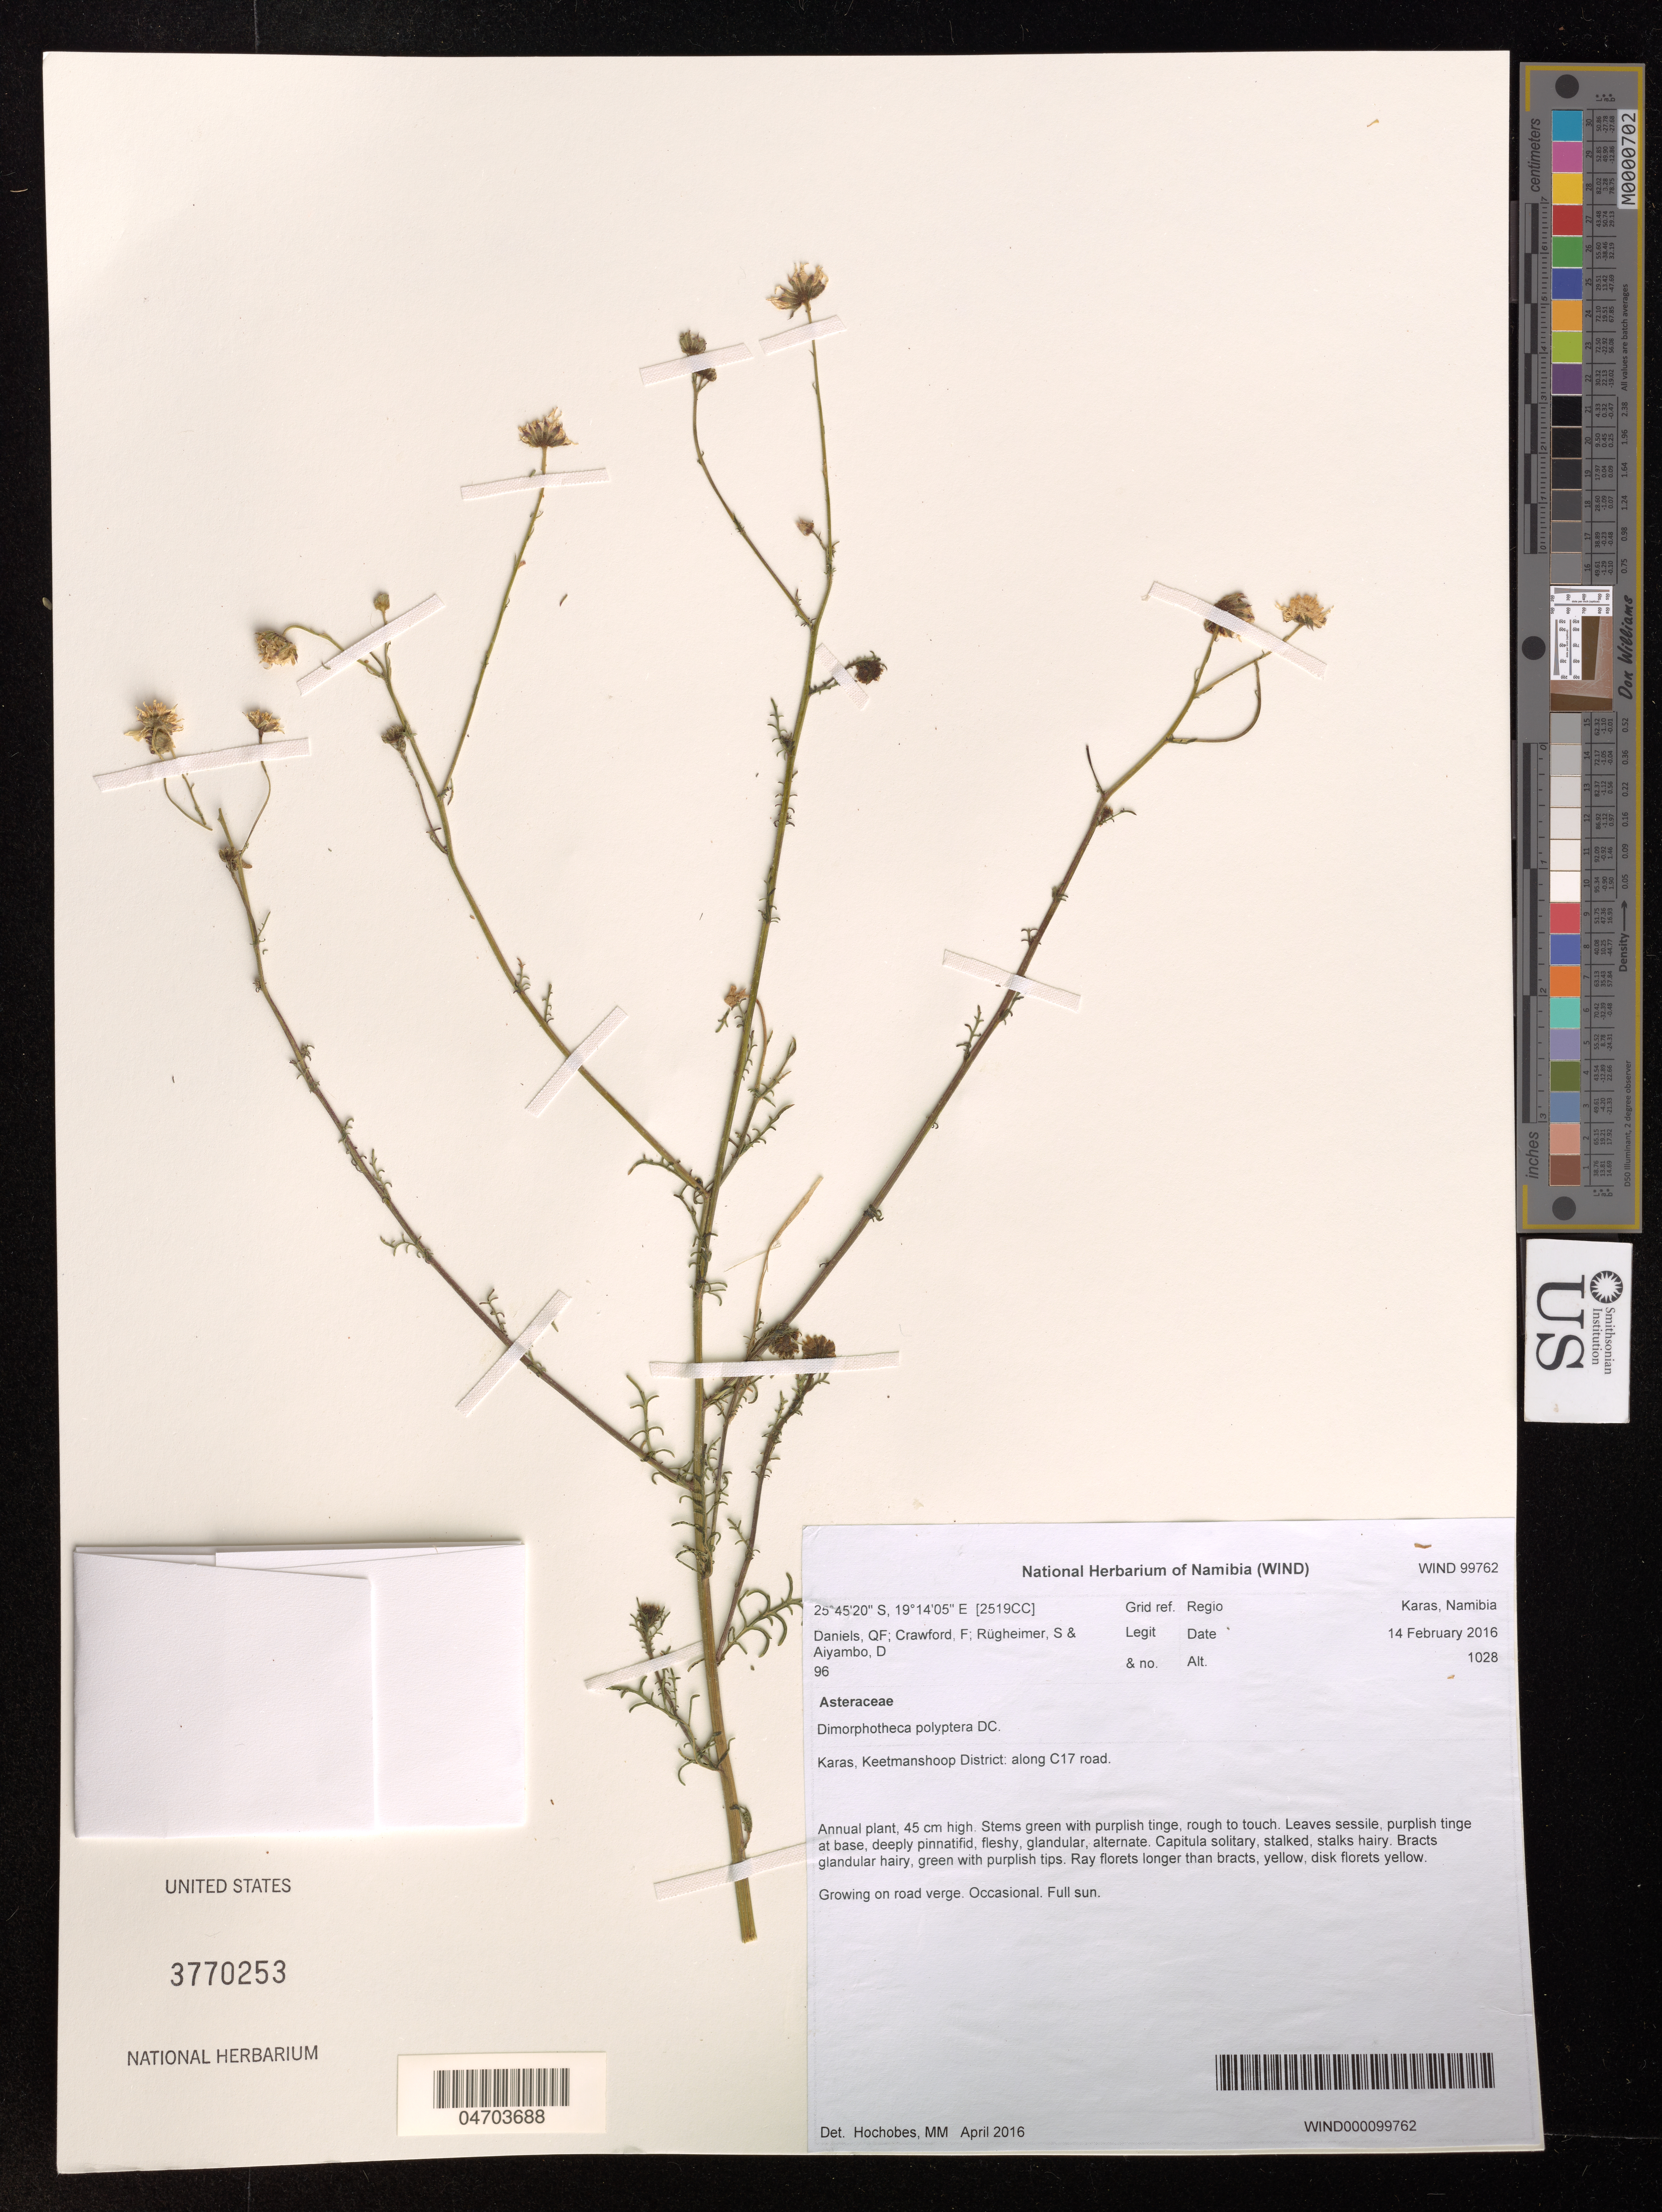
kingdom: Plantae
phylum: Tracheophyta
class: Magnoliopsida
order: Asterales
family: Asteraceae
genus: Dimorphotheca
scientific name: Dimorphotheca polyptera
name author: DC.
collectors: Q. Daniels, F. Crawford, S. Rugheimer & D. Aiyambo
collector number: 96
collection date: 2016-02-14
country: Namibia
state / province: Karas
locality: [2519CC] Grid ref. Keetmanshoop District: along C17 road.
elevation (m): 1028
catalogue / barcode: US 3770253